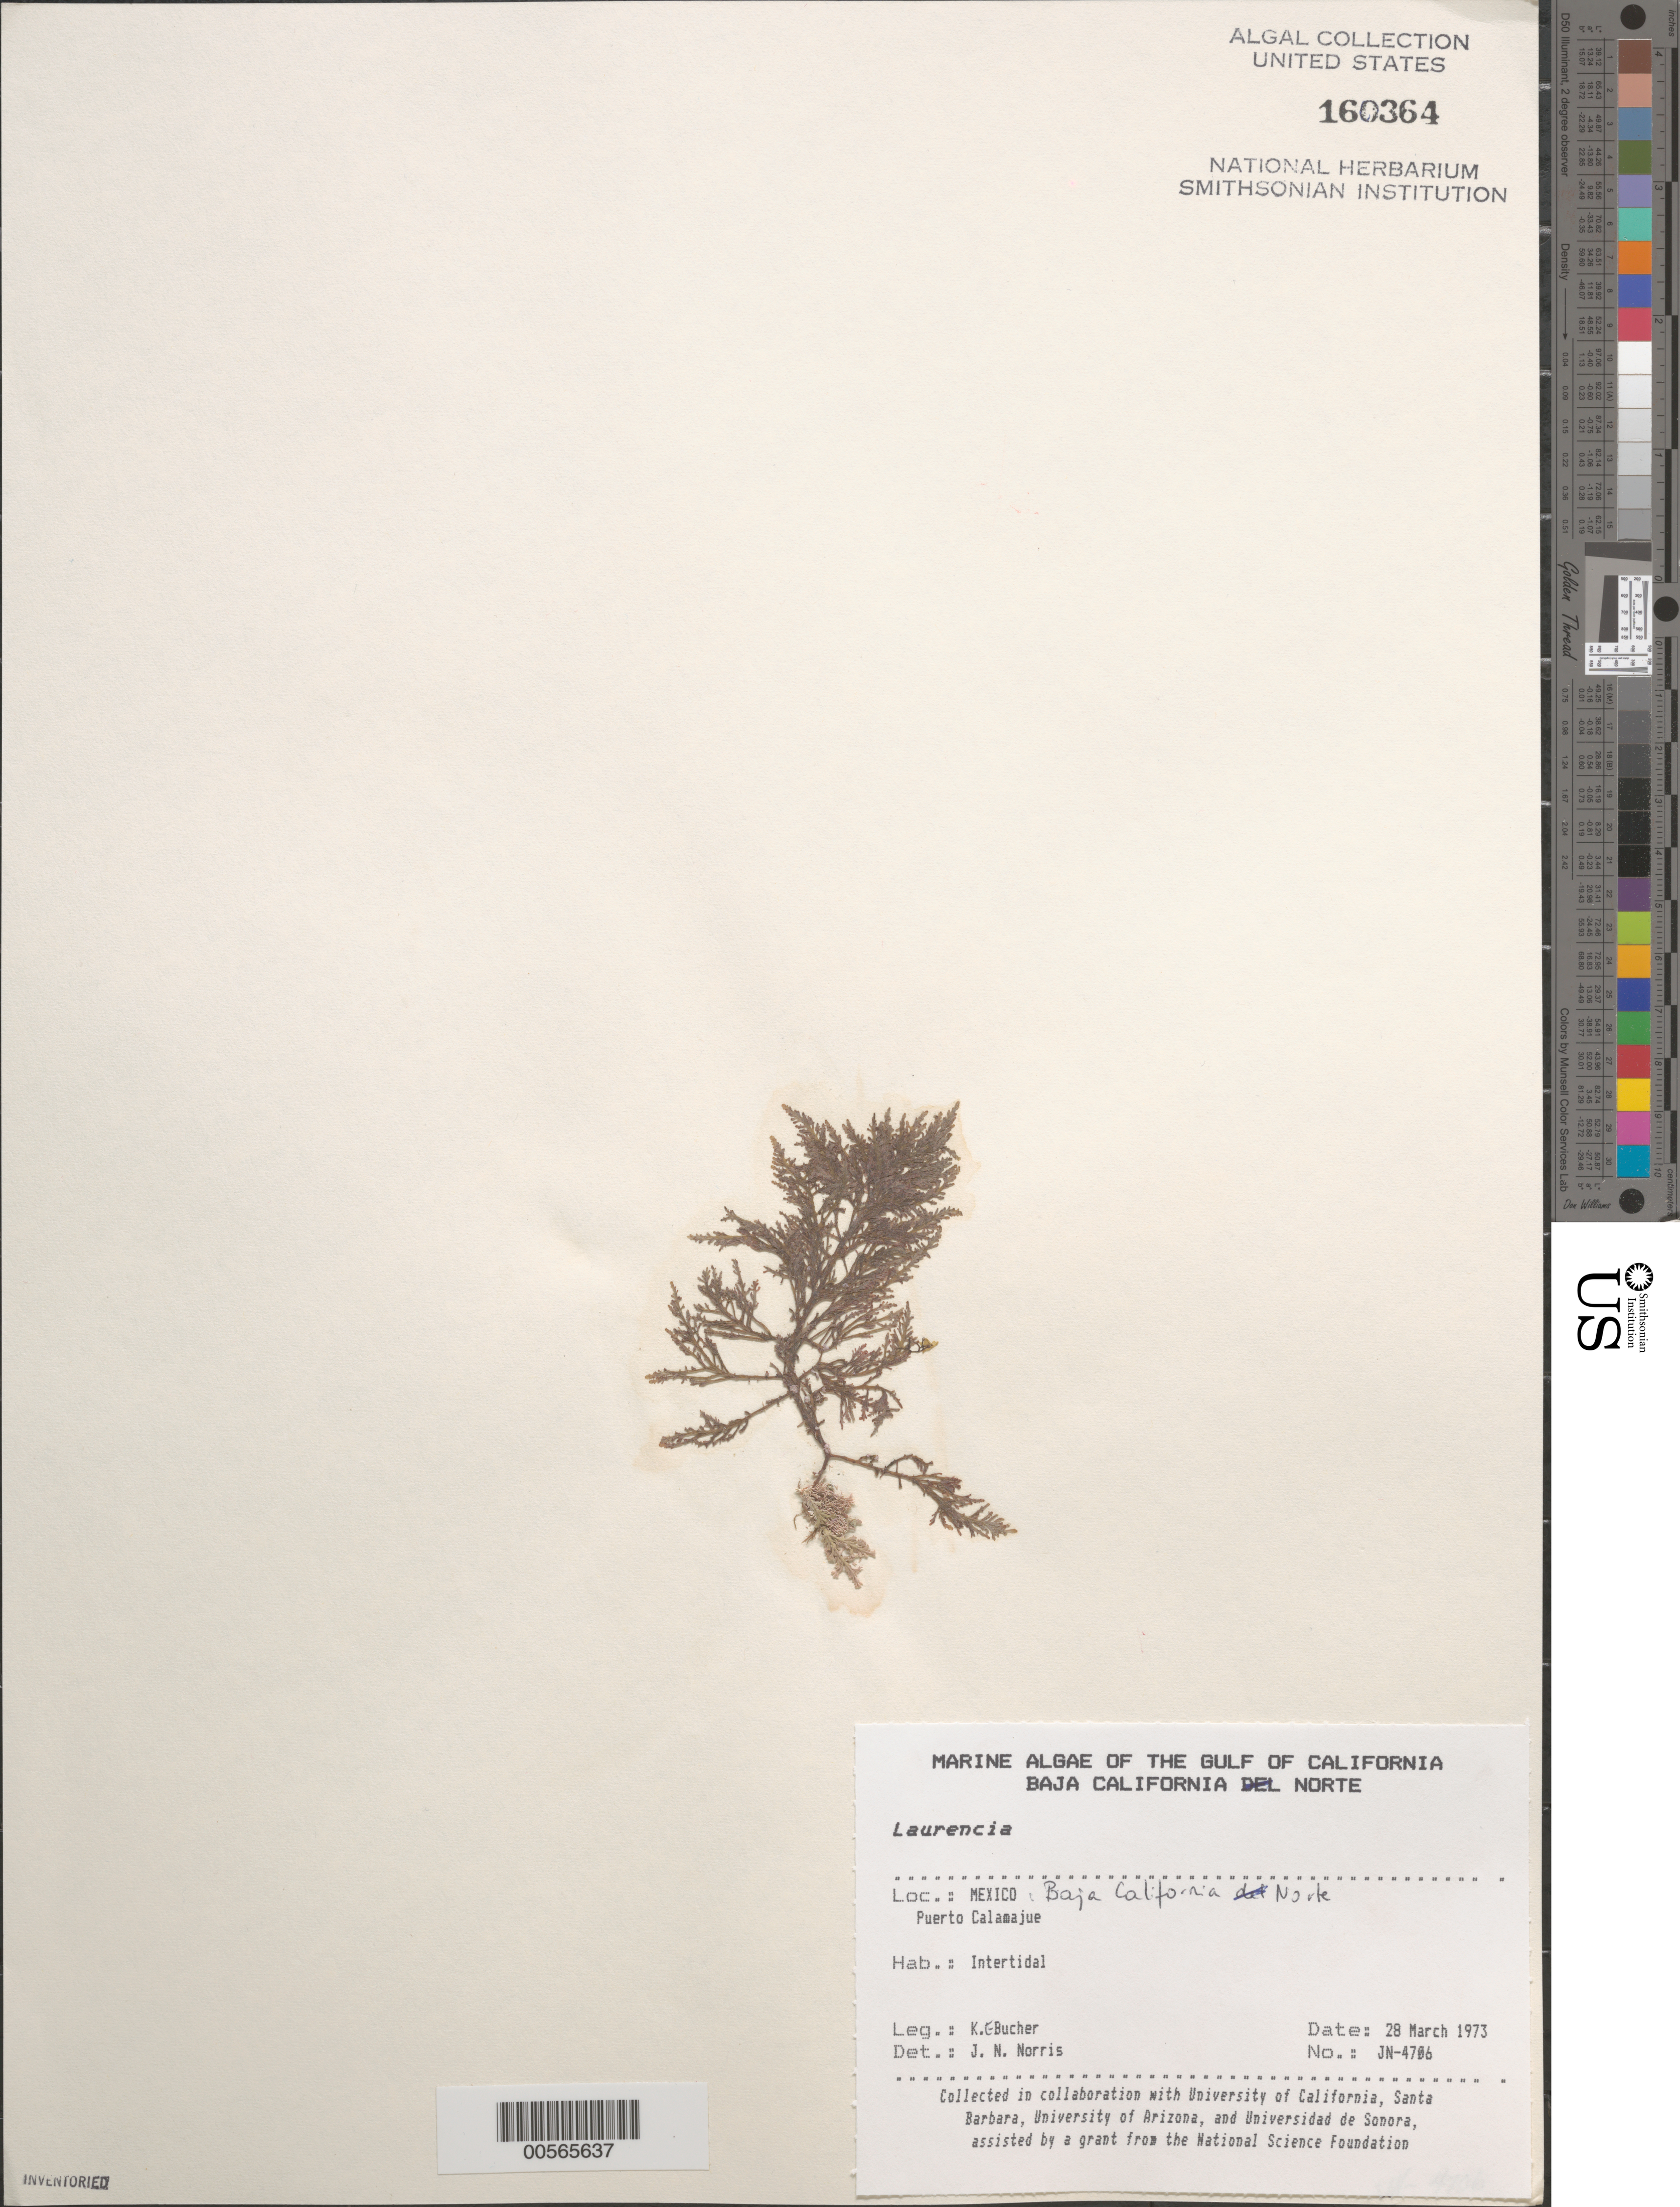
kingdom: Plantae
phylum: Rhodophyta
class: Florideophyceae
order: Ceramiales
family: Rhodomelaceae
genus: Laurencia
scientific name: Laurencia sp.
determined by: Norris, James N.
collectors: K. E. Bucher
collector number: JN-4706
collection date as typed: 28 Mar 1973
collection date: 1973-03-28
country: Mexico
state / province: Baja California Norte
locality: Puerto Calamajue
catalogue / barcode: US 160364